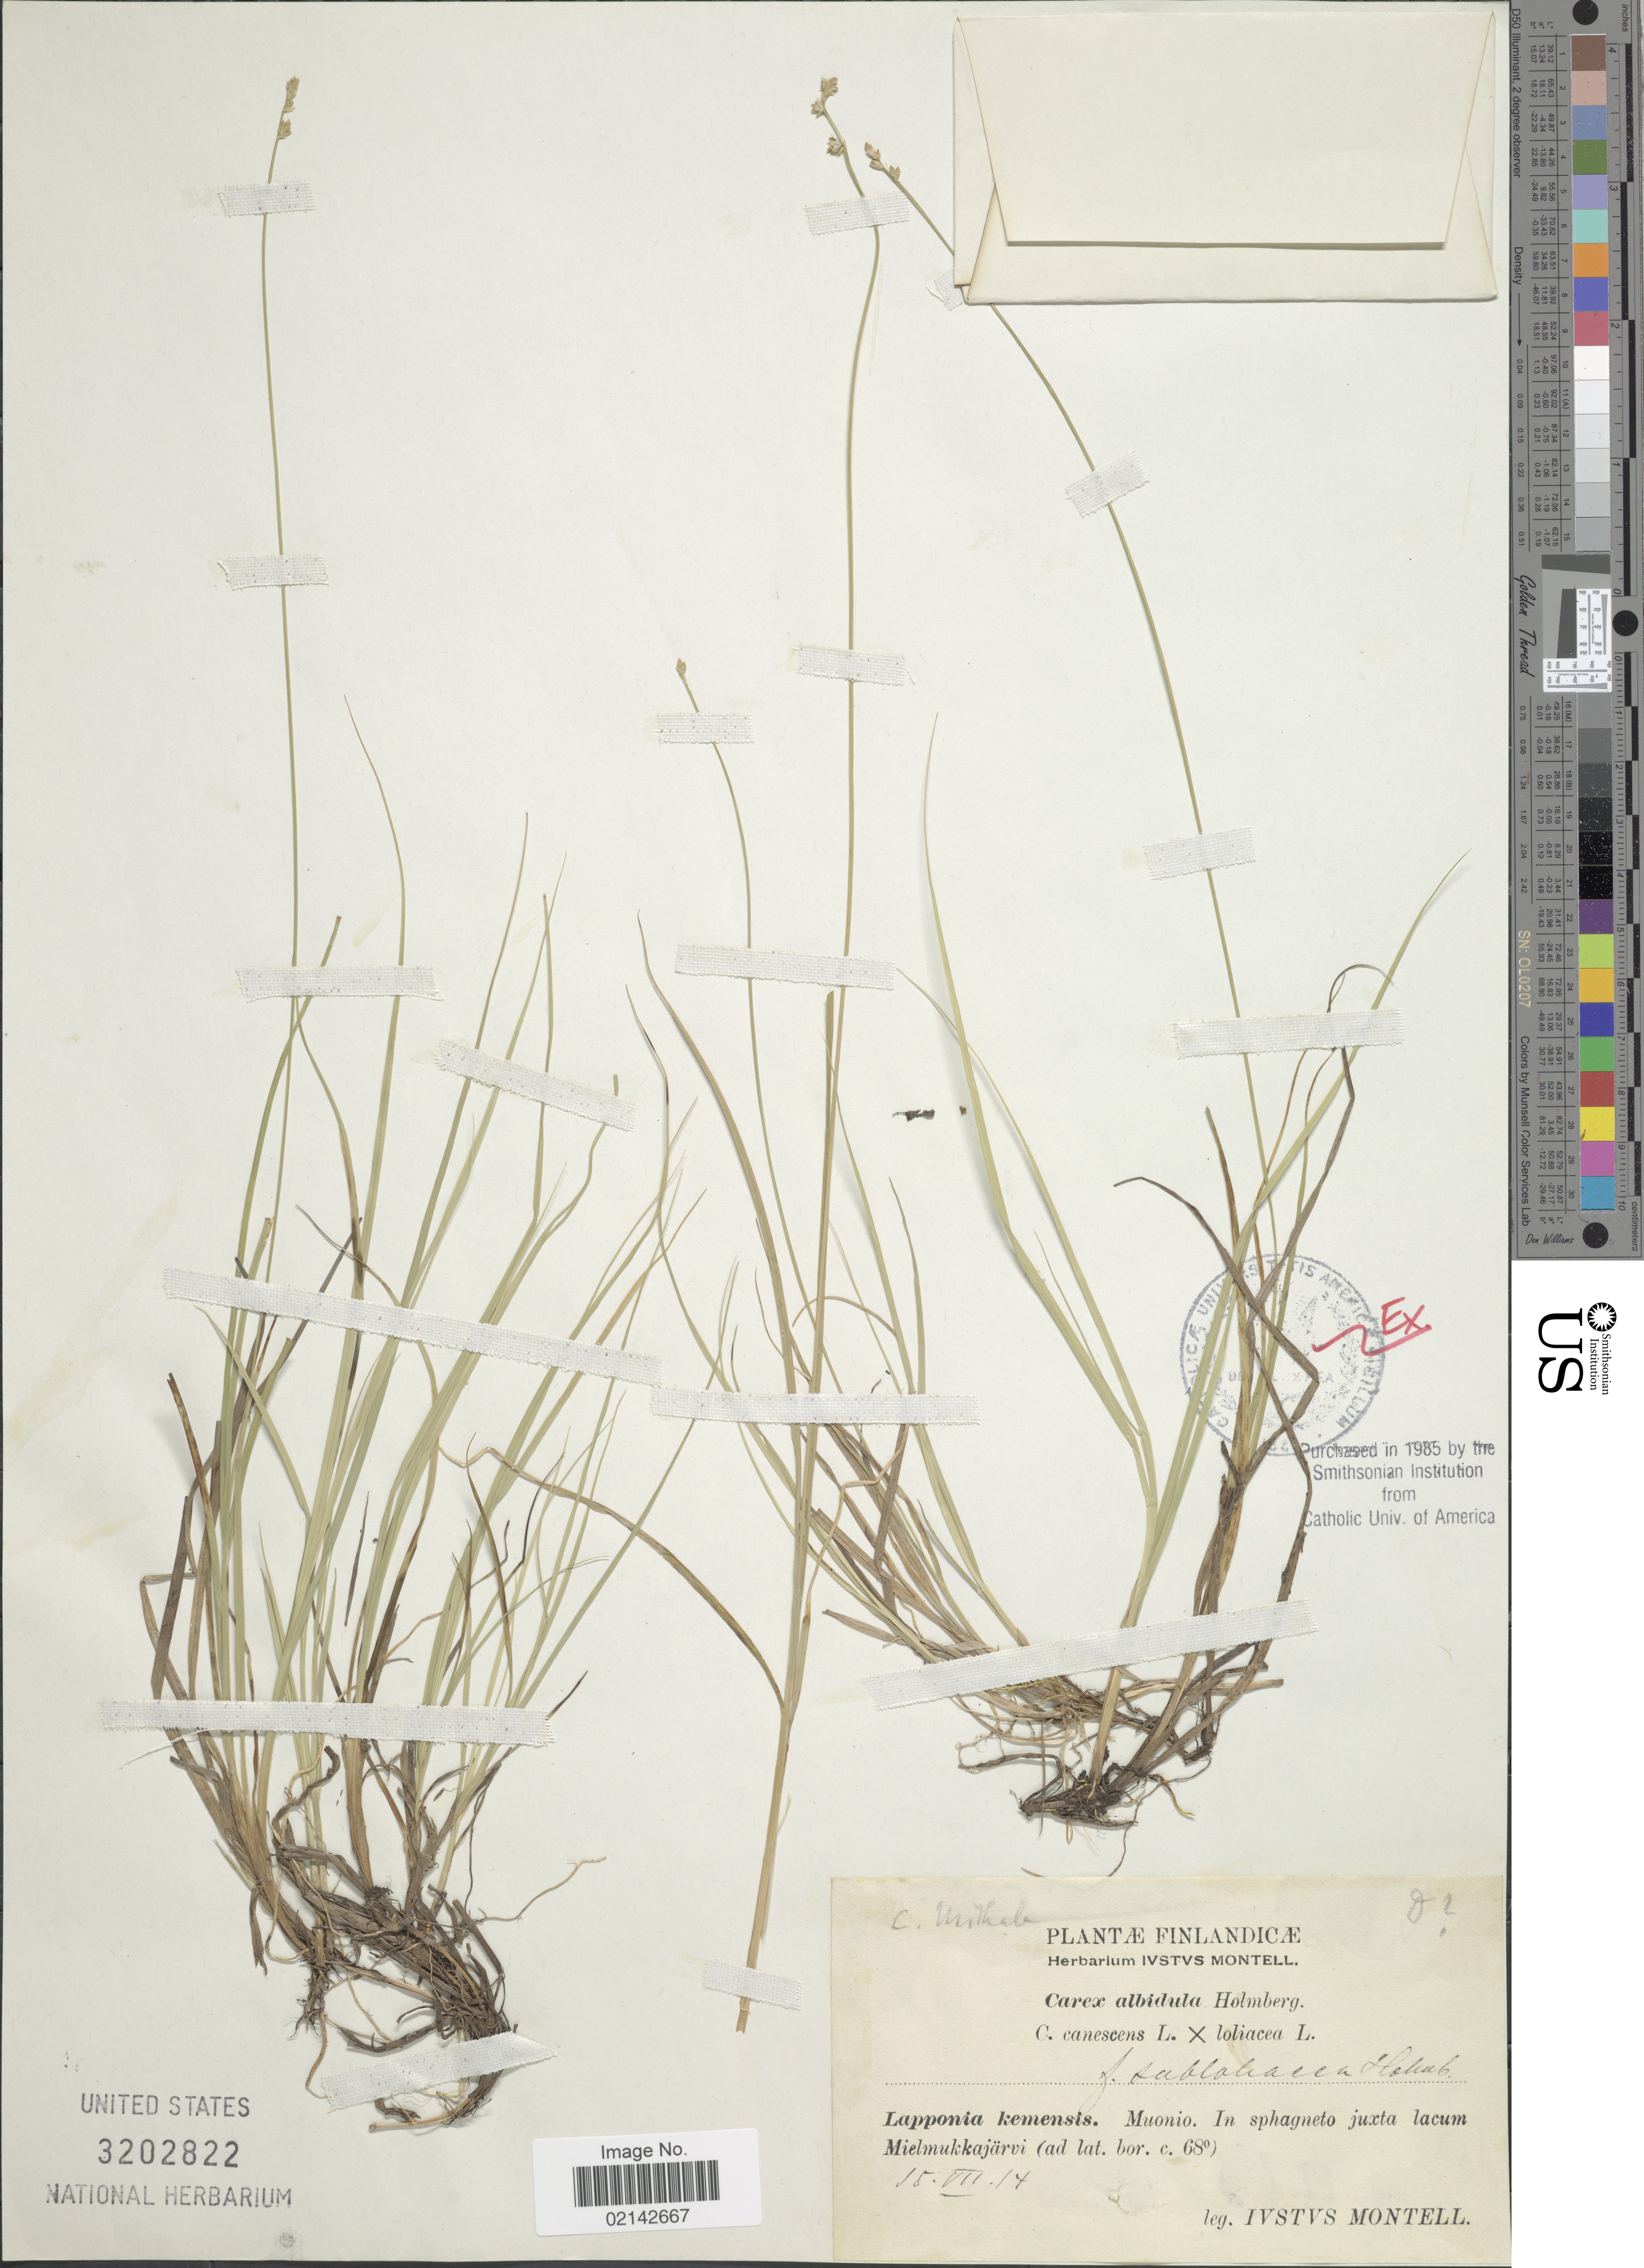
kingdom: Plantae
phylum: Tracheophyta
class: Liliopsida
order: Poales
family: Cyperaceae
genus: Carex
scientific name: Carex canescens var. canescens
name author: L.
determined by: Strong, Mark T., (BOT), Smithsonian Institution - National Museum of Natural History (UNITED STATES)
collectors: I. Montell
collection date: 1914-07-15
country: Finland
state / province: Lappi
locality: Finlandicae, Lapponia kemensis: Muonio, in sphagneto juxta lacum Mielmukkajarvi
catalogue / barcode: US 3202822